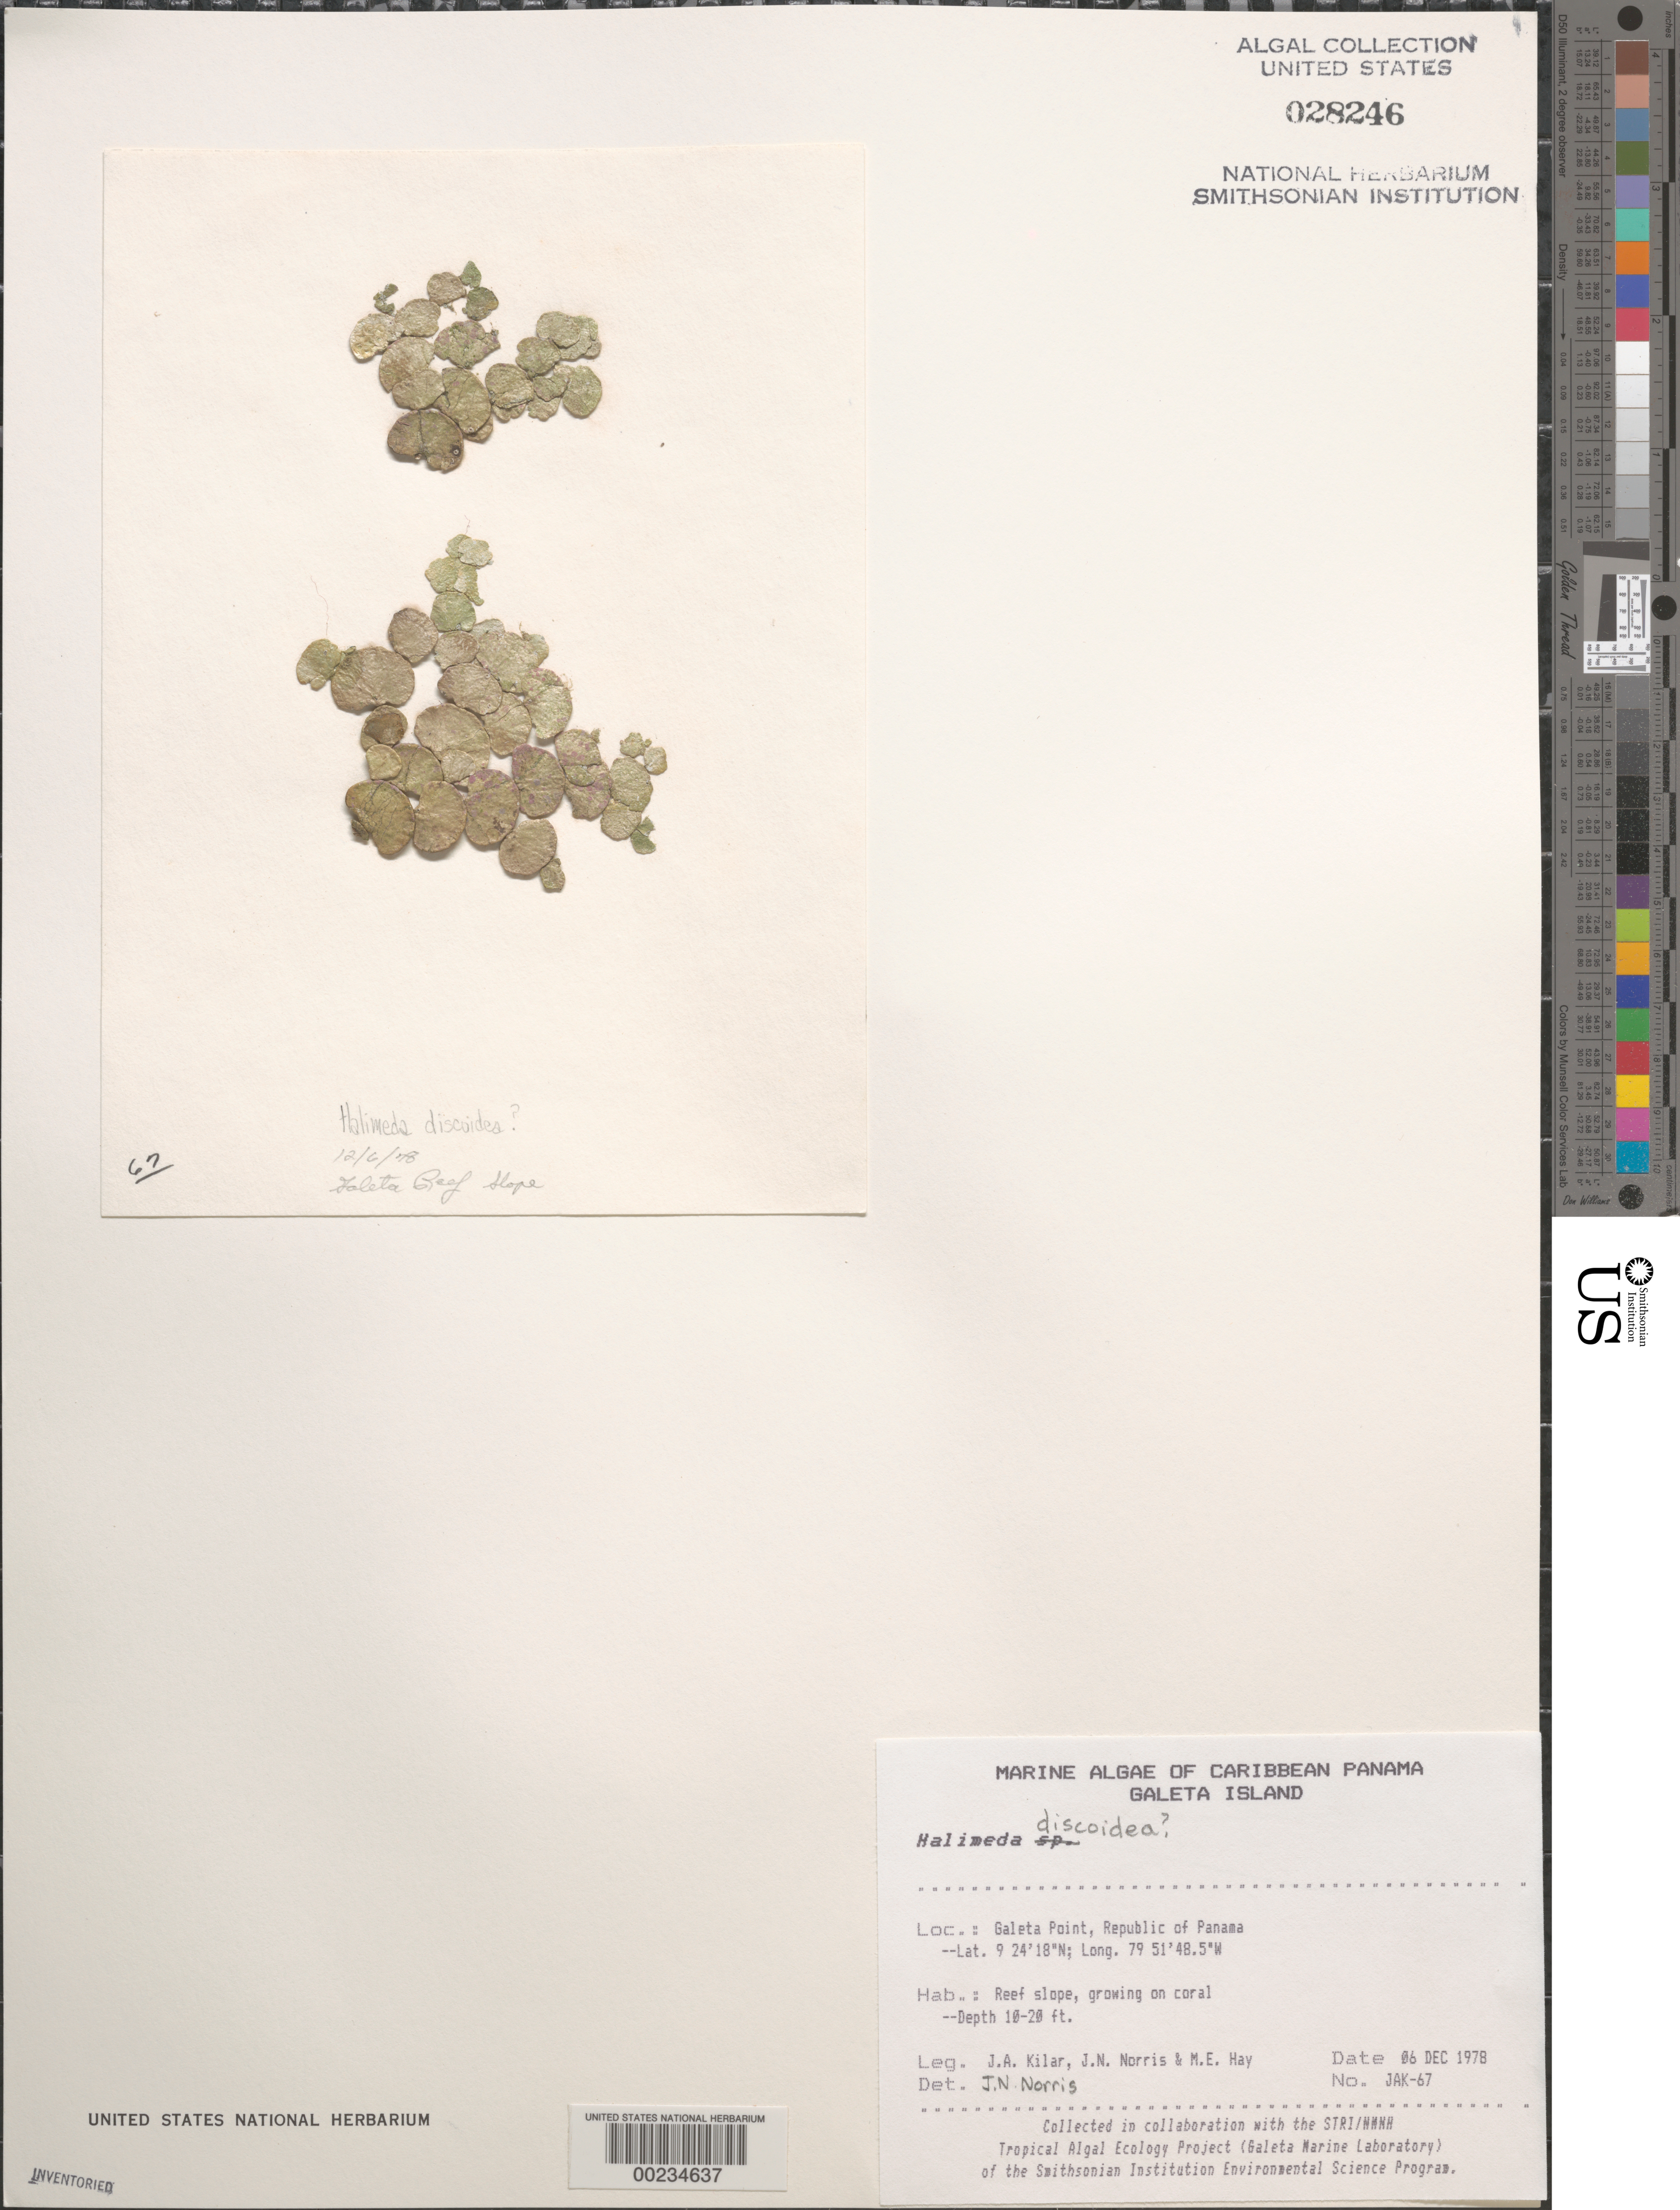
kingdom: Plantae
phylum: Chlorophyta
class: Ulvophyceae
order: Bryopsidales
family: Halimedaceae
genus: Halimeda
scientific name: Halimeda discoidea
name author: Decne.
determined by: Norris, James N.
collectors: J. A. Kilar, J. N. Norris & M. E. Hay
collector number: JAK-67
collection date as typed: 06 Dec 1978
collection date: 1978-12-06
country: Panama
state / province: Colón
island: Galeta Island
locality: Galeta Point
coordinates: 9 24' 18" N, 79 51' 48.5" W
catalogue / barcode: US 28246